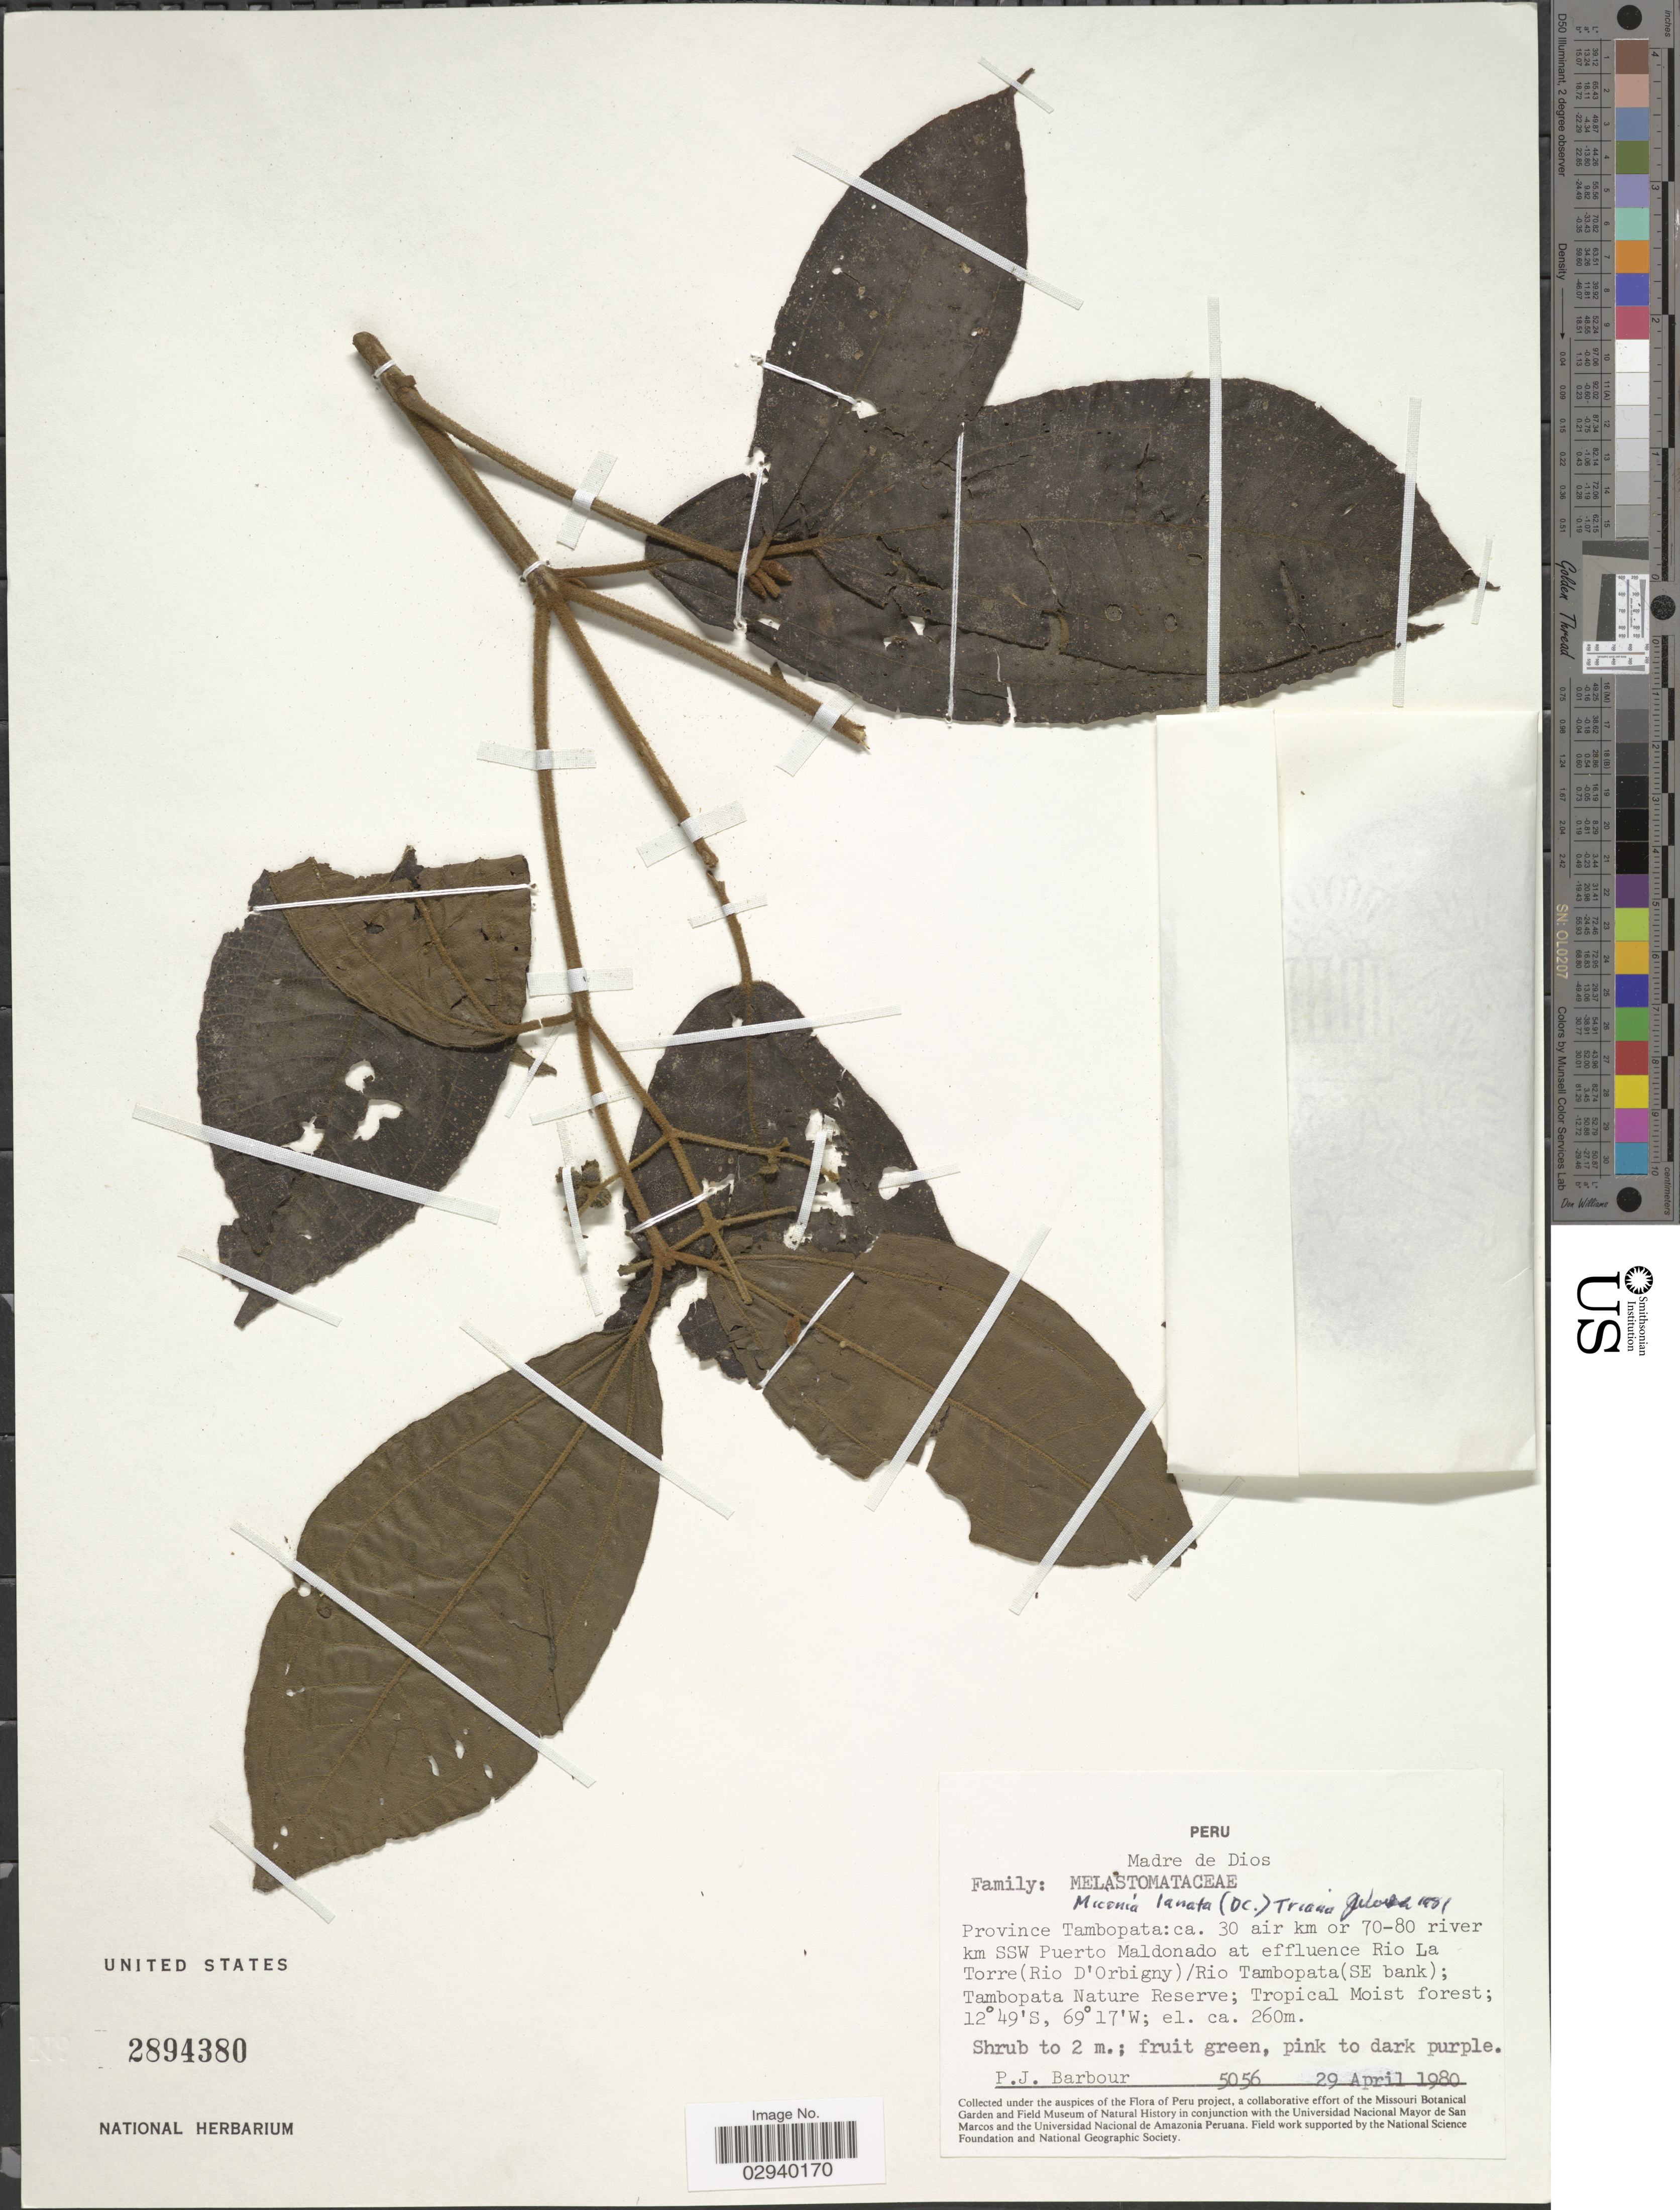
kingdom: Plantae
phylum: Tracheophyta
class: Magnoliopsida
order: Myrtales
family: Melastomataceae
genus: Miconia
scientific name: Miconia lanata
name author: (DC.) Triana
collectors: P. Barbour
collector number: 5056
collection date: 1980-04-29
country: Peru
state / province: Madre de Dios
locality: Province Tambopata: ca. 30 air km or 70-80 river km SSW Puerto Maldonado at effluence Rio La Torre( Rio D'Orbigny) / Rio Tambopata (SE bank); Tambopata Nature Reserve.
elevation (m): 260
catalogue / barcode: US 2894380